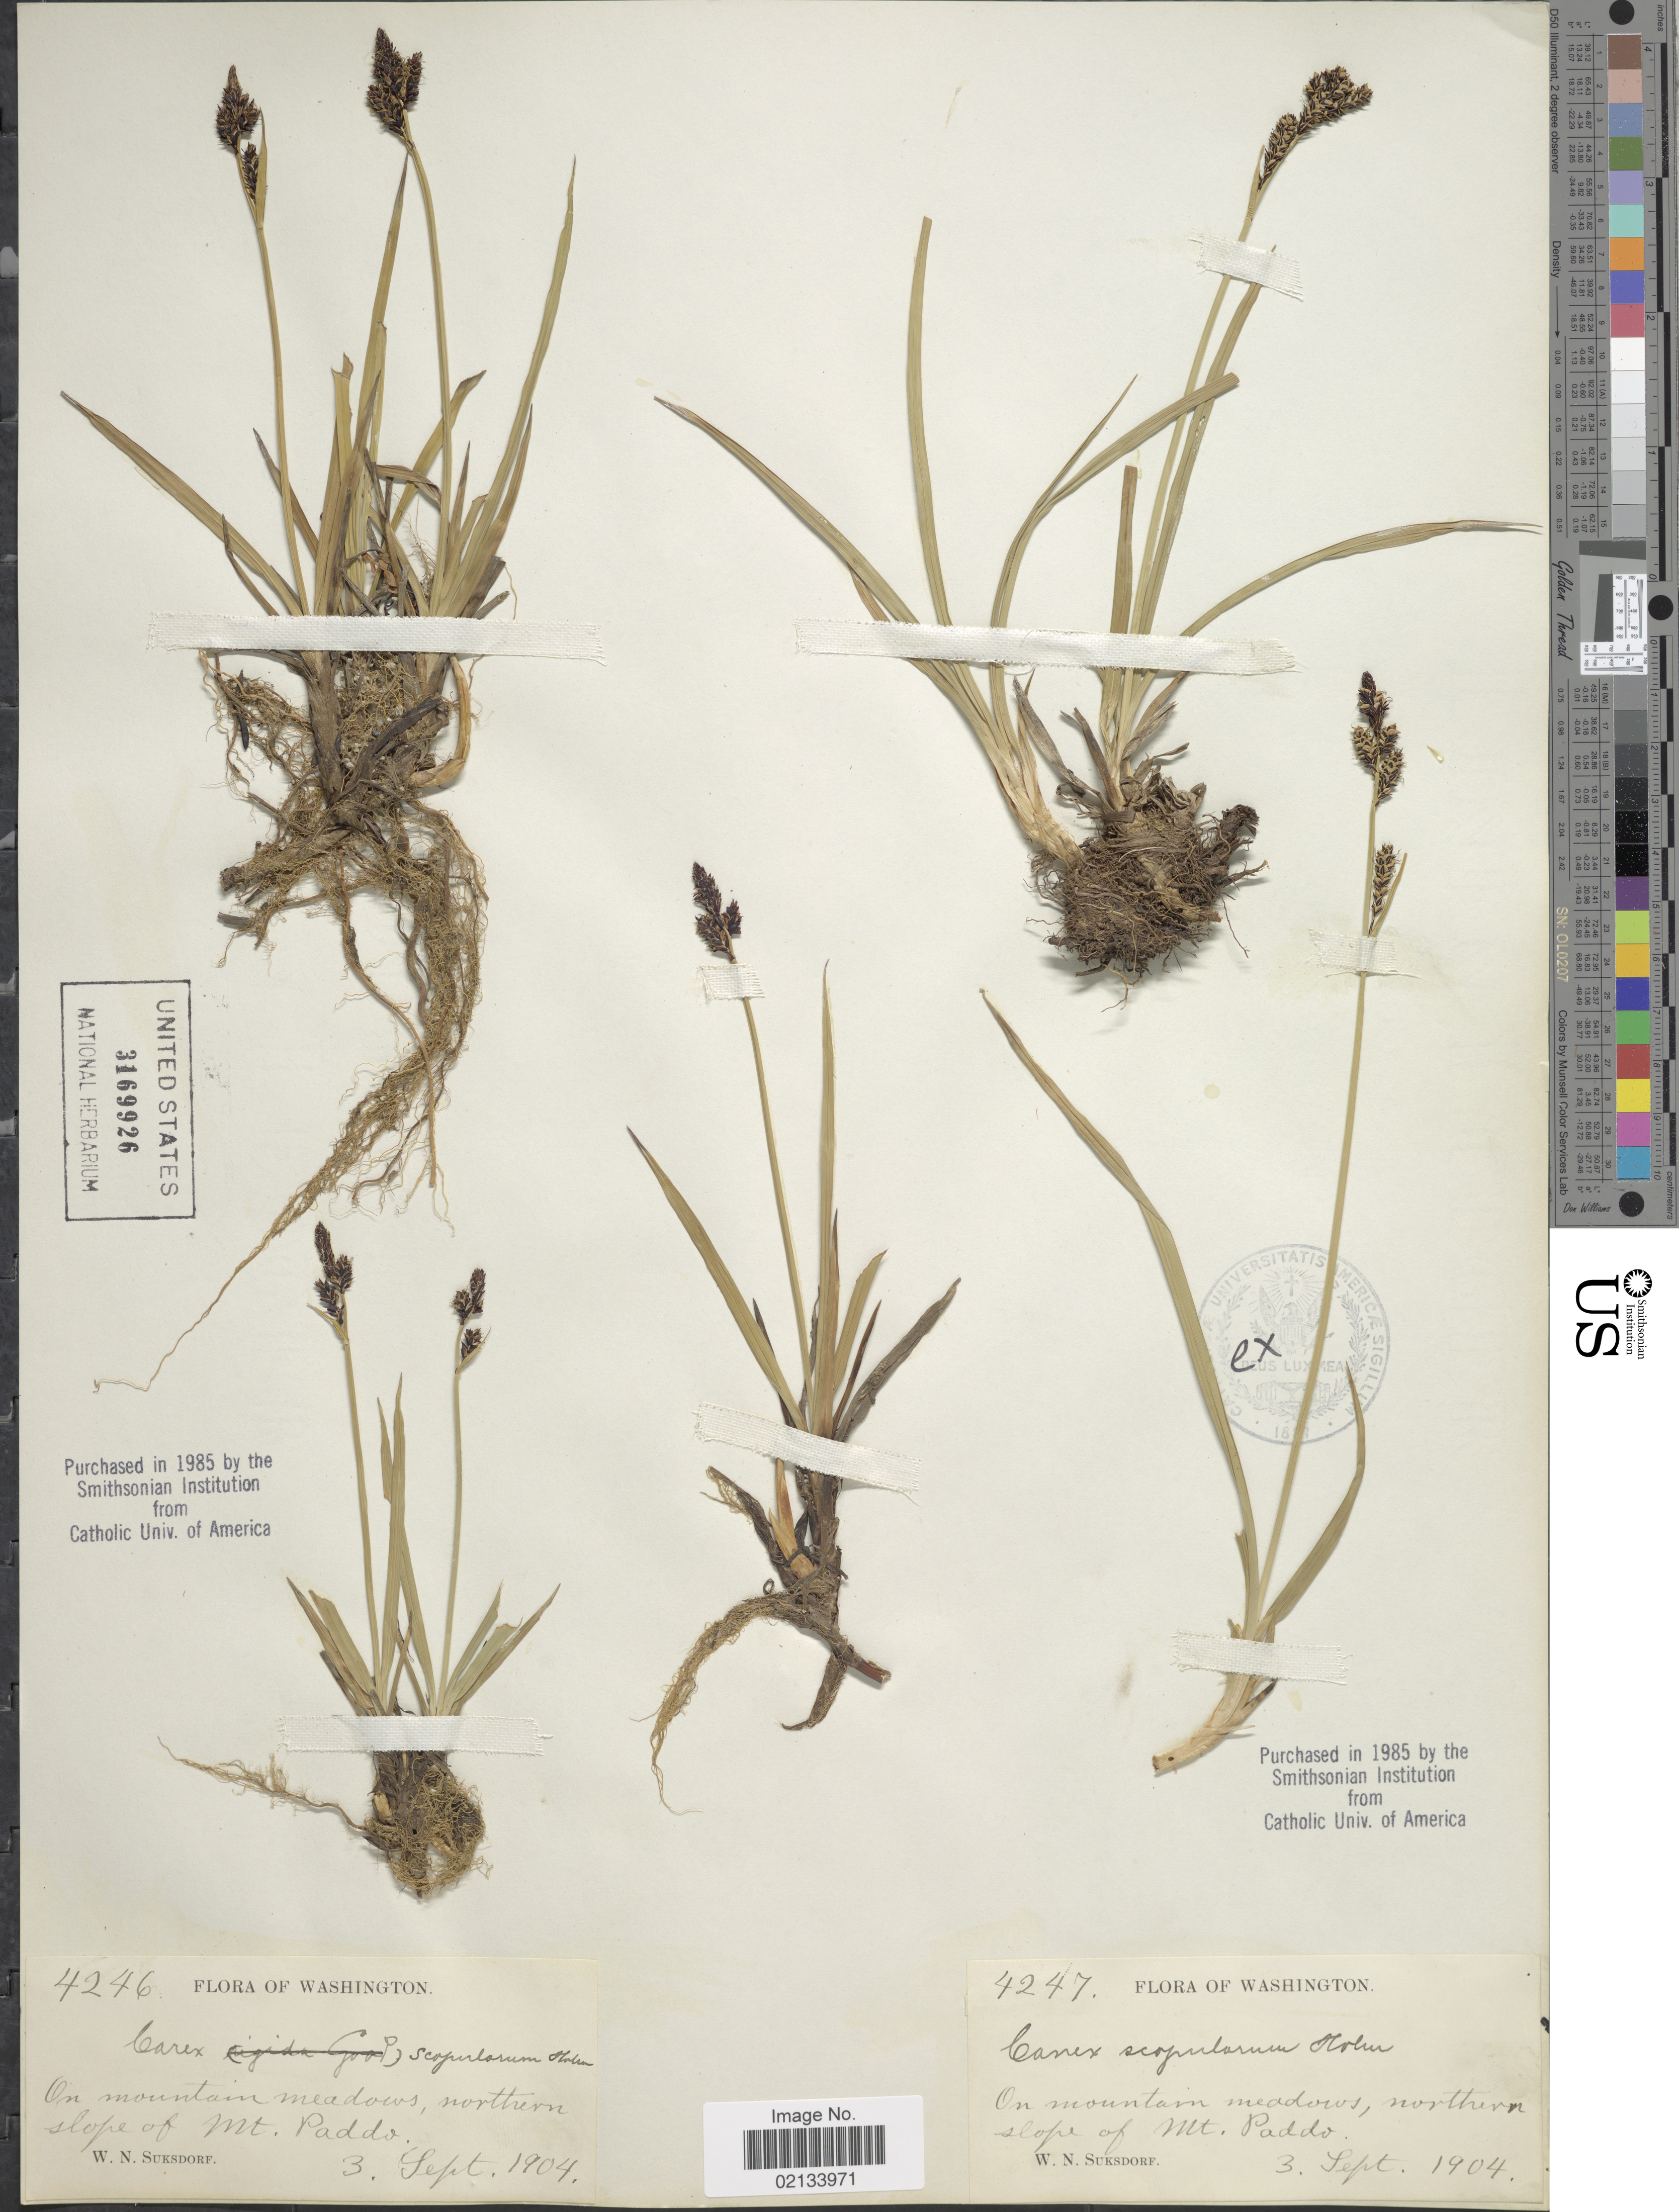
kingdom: Plantae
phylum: Tracheophyta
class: Liliopsida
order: Poales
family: Cyperaceae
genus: Carex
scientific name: Carex scopulorum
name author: Holm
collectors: W. N. Suksdorf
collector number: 4246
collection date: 1904-09-03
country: United States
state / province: Washington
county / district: Skamania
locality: On mountain meadows, northern slope of Mt. Paddo.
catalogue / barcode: US 3169926